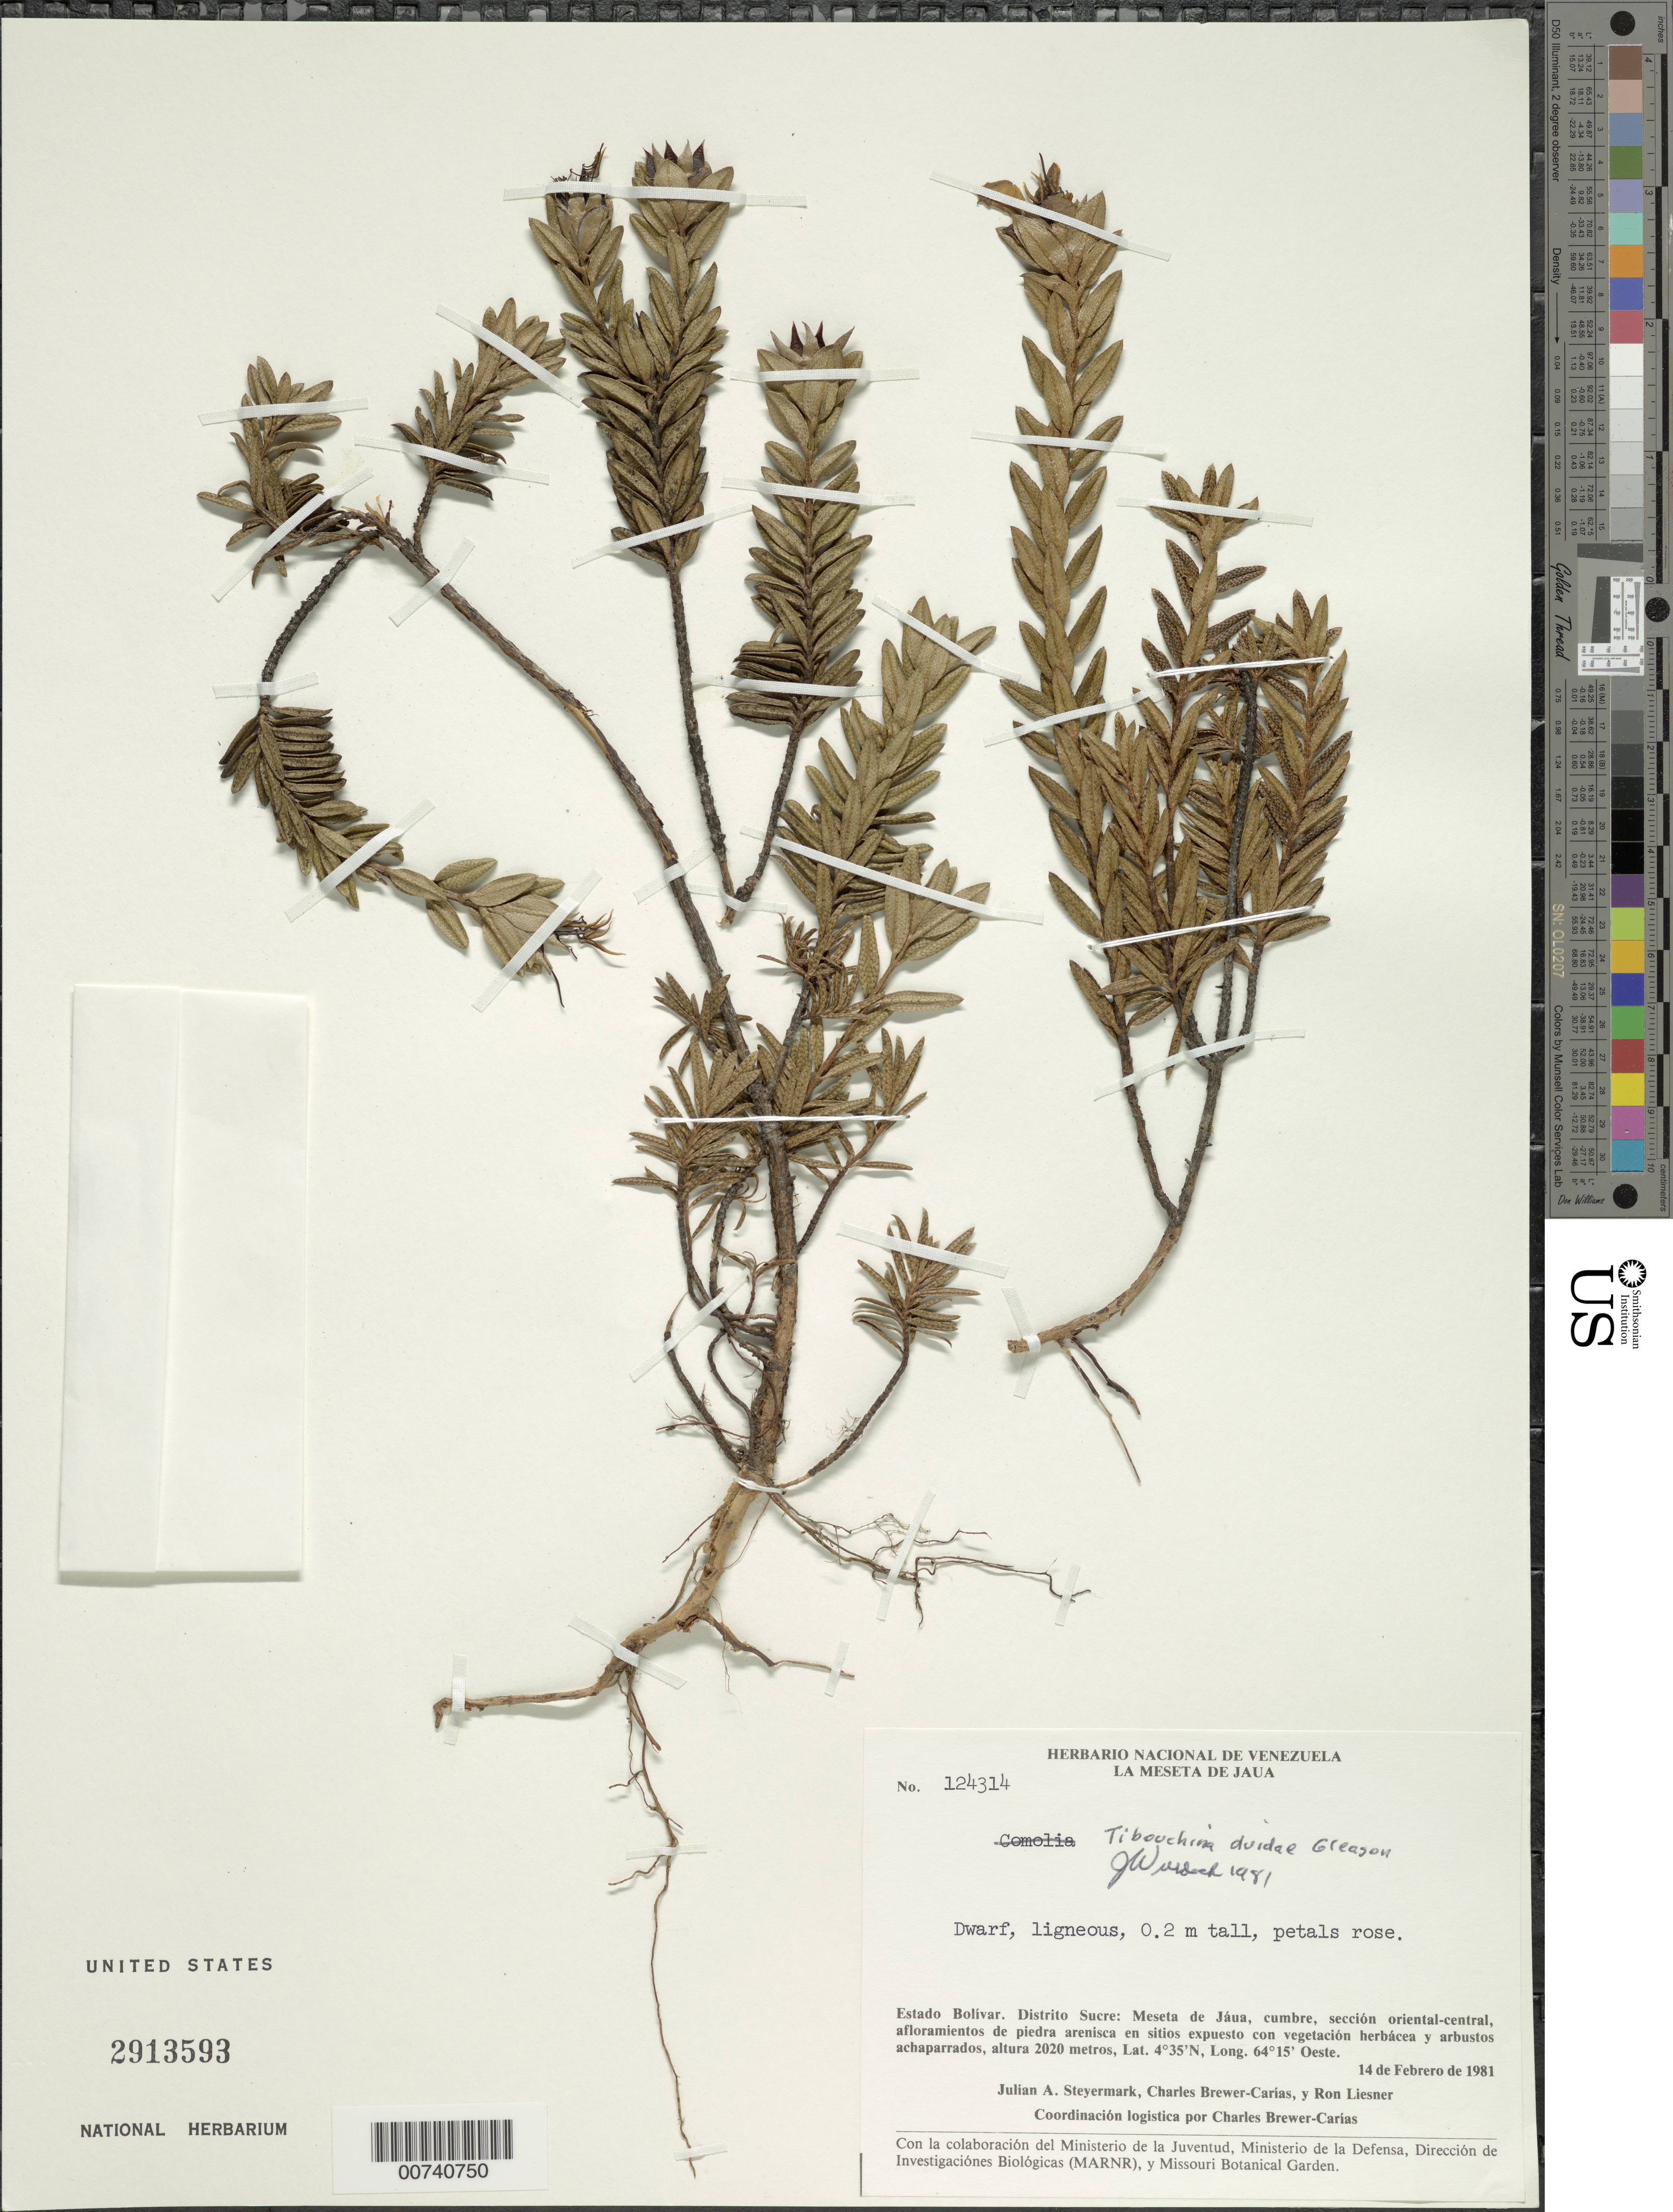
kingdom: Plantae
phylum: Tracheophyta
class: Magnoliopsida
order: Myrtales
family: Melastomataceae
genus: Tibouchina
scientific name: Tibouchina duidae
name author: Gleason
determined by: Wurdack, John J., (US), US (UNITED STATES)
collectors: J. Steyermark, C. Brewer-Carias & R. L. Liesner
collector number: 124314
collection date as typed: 14-Feb-81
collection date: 1981-02-14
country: Venezuela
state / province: Bolívar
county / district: Sucre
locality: Meseta de Jaua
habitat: Afloramientos de piedra en sitios expuesto con vegetación herbacea y arbustos achaparrados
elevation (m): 2020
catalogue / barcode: US 2913593